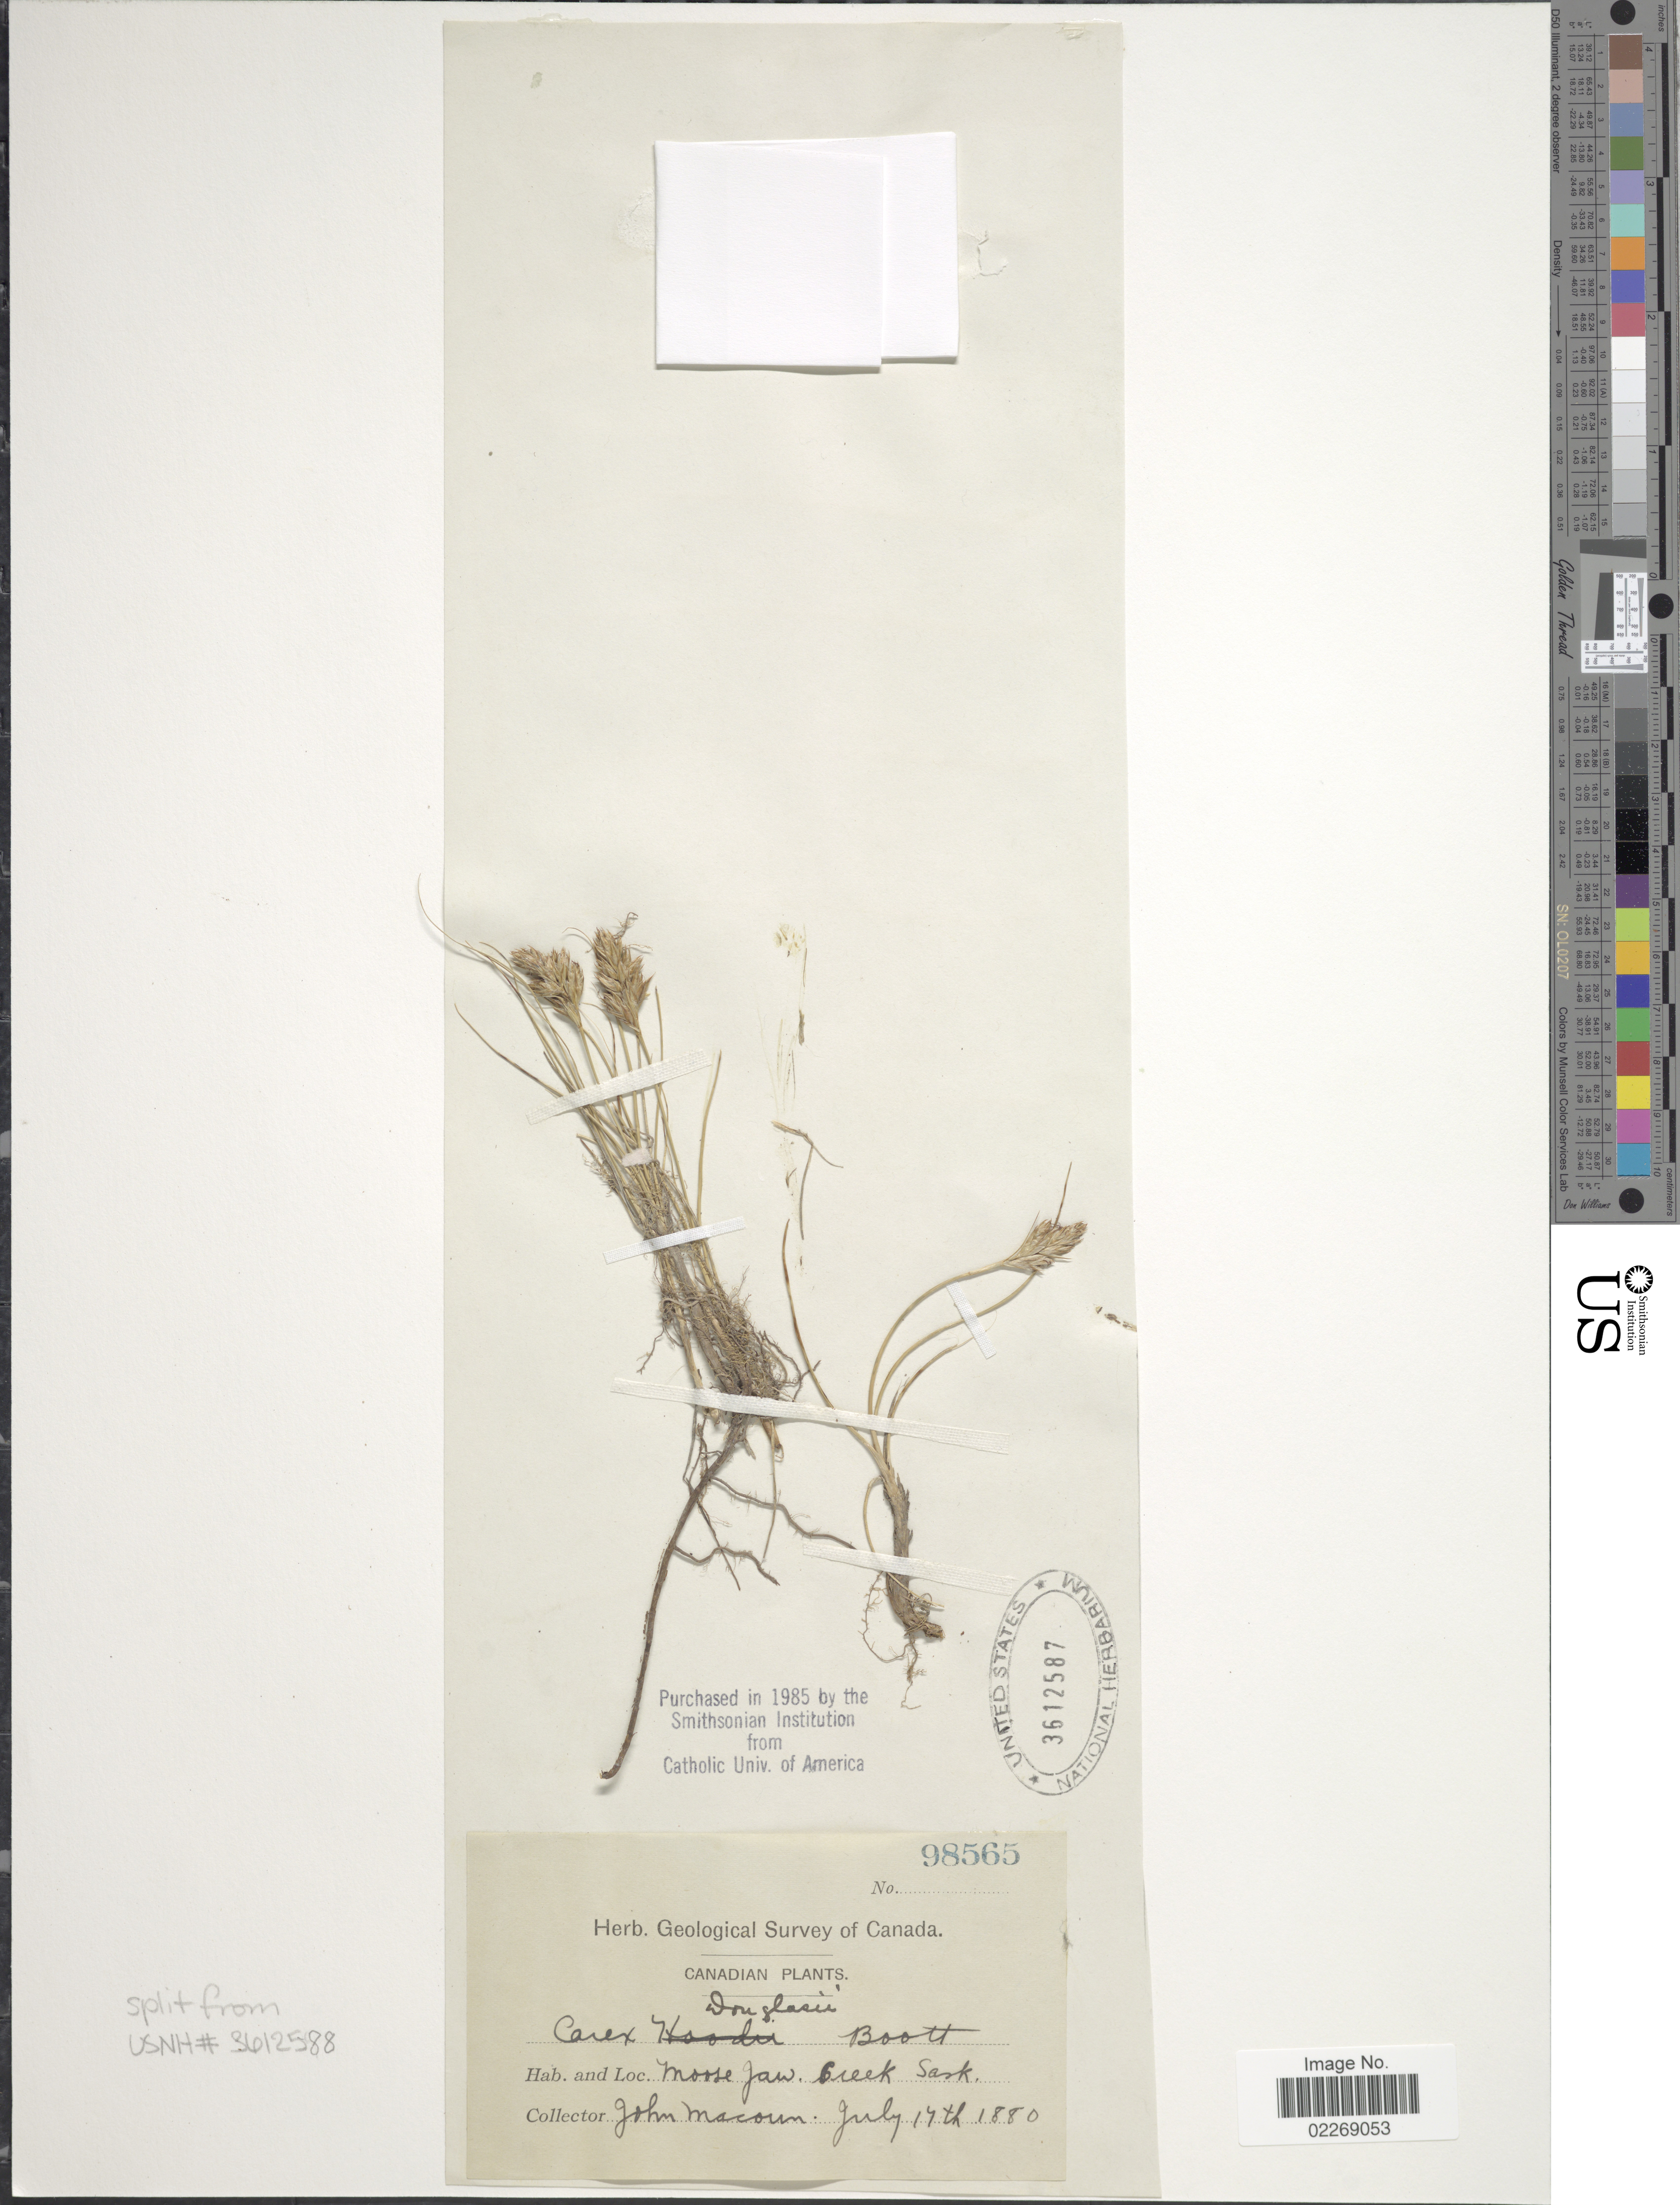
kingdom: Plantae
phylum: Tracheophyta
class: Liliopsida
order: Poales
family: Cyperaceae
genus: Carex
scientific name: Carex douglasii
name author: Boott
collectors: J. Macoun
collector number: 98565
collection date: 1880-07-17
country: Canada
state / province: Saskatchewan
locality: Moose Jaw Creek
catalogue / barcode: US 3612587